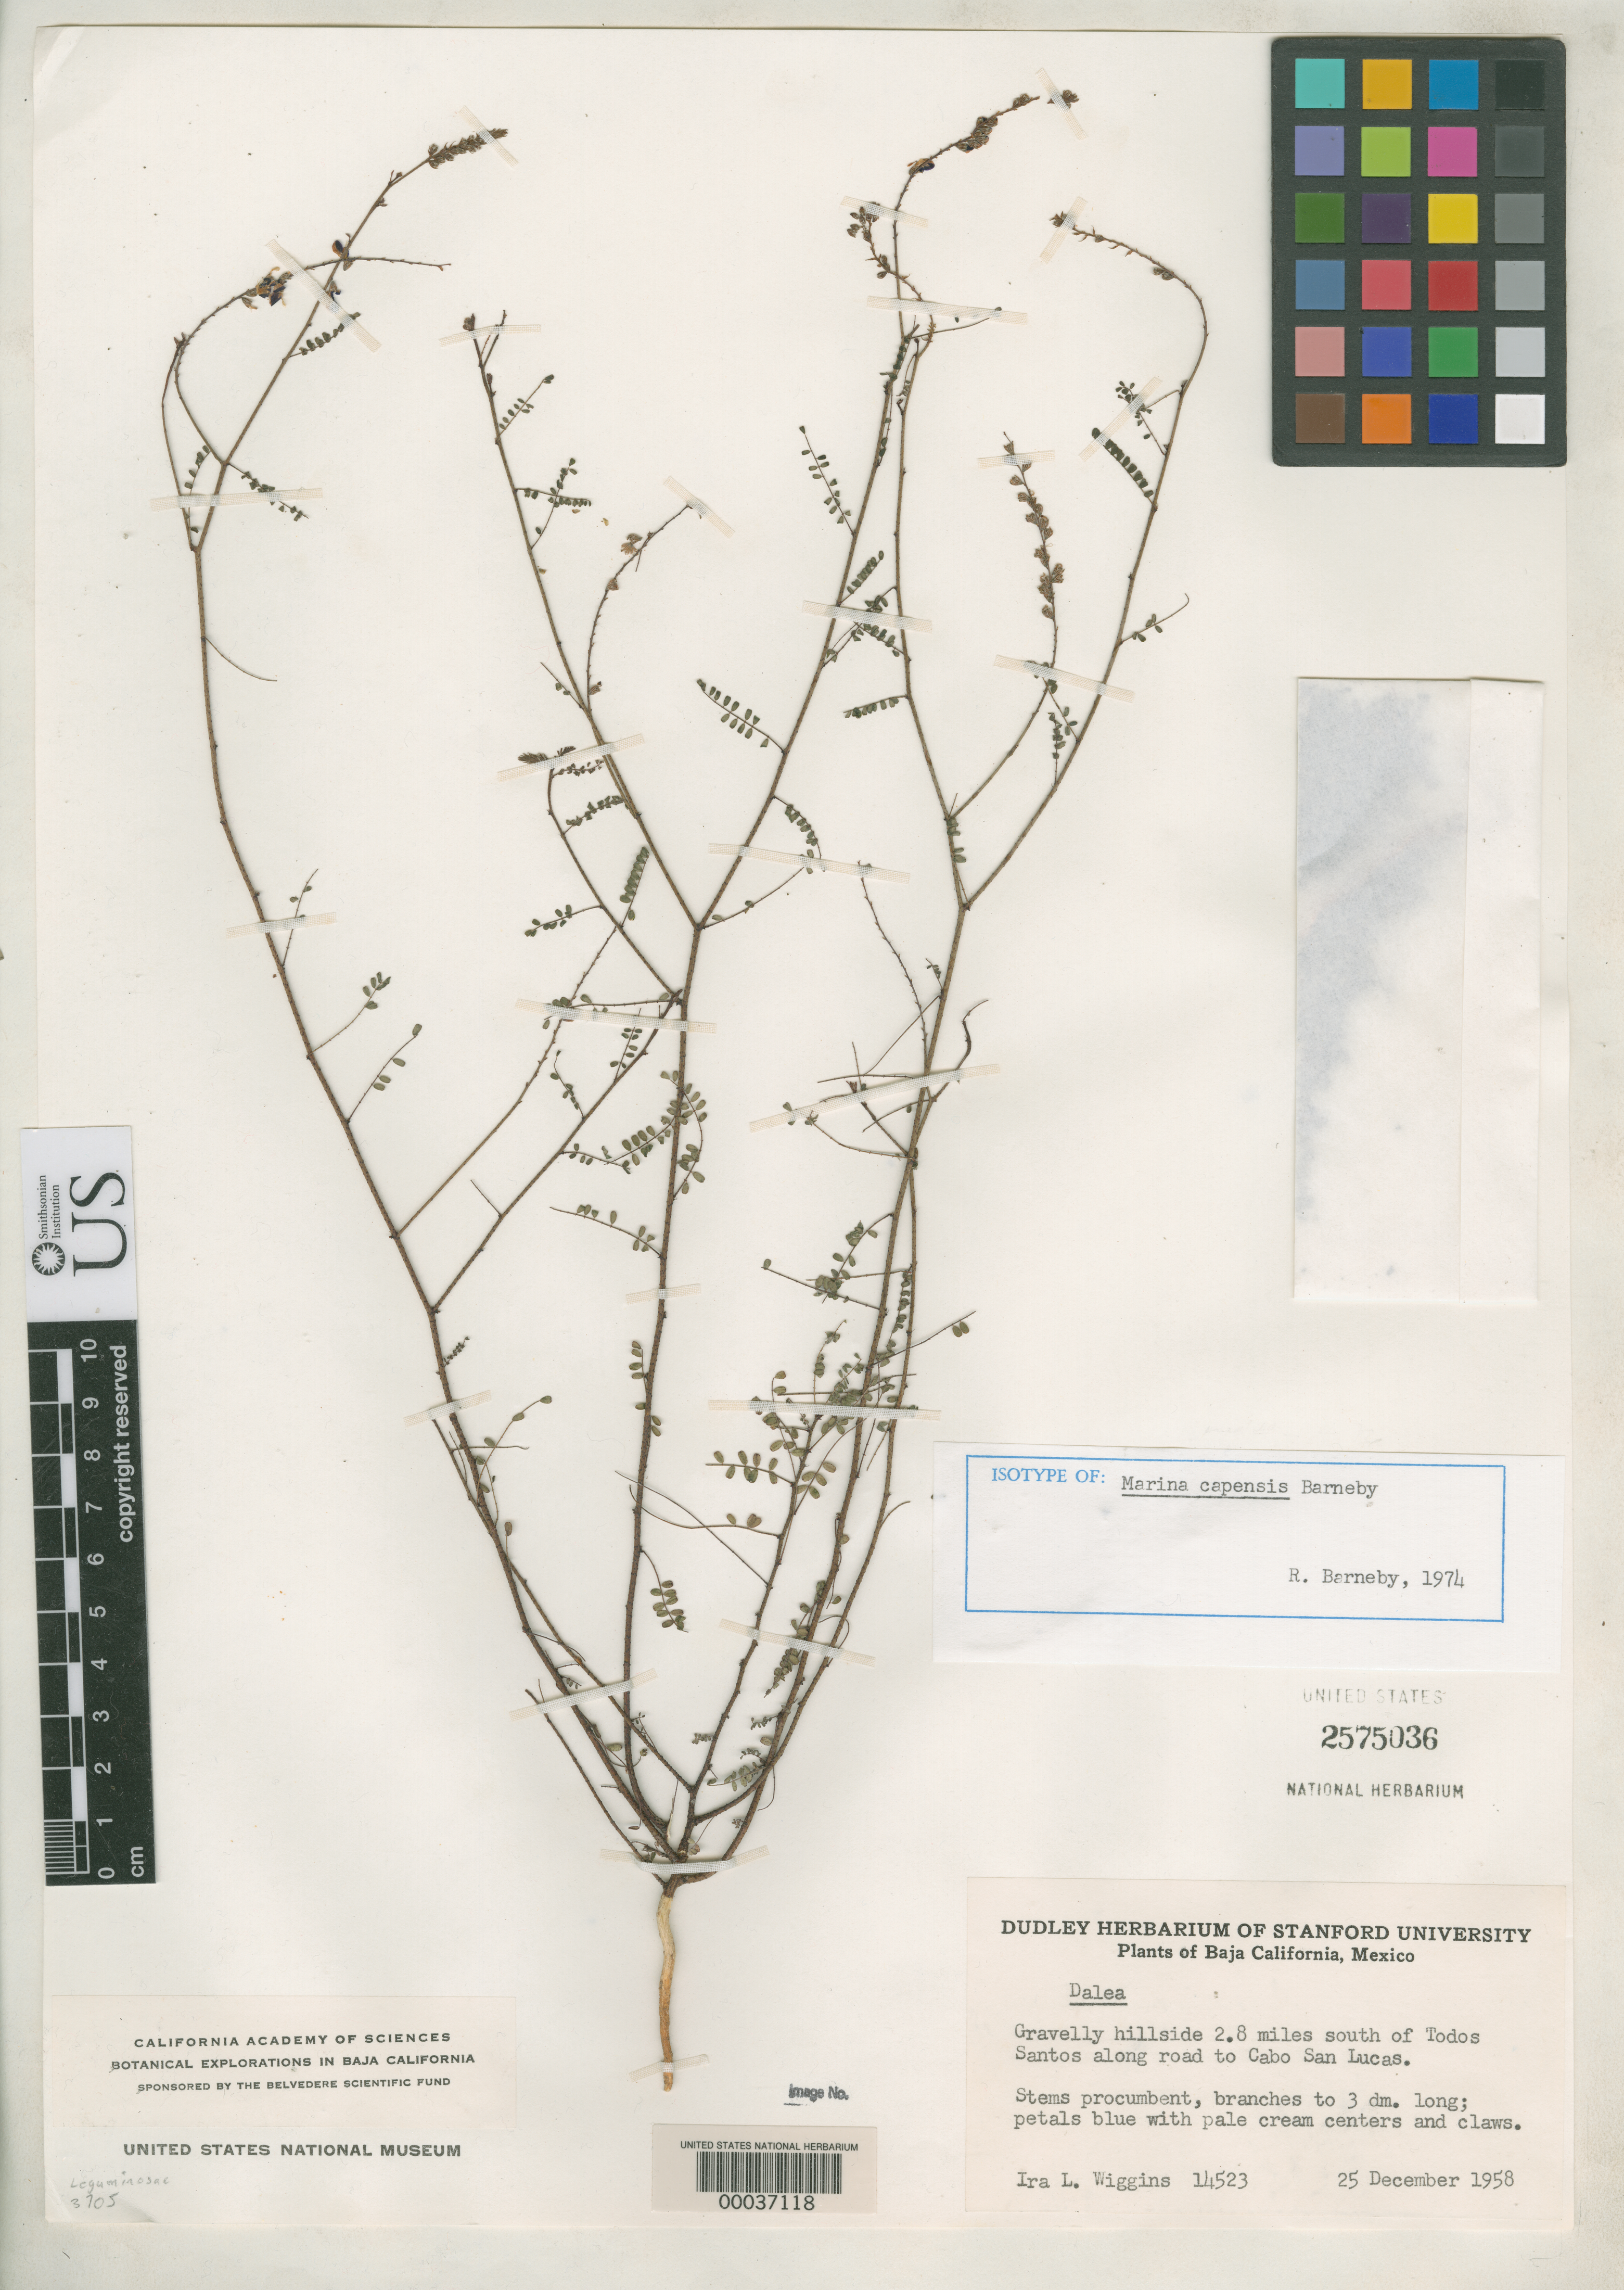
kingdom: Plantae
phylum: Tracheophyta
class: Magnoliopsida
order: Fabales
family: Fabaceae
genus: Marina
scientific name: Marina capensis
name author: Barneby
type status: Isotype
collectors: I. L. Wiggins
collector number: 14523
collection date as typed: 25 Dec 1958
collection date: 1958-12-25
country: Mexico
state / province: Baja California Sur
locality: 2.8 miles S of Todos Santos, road to Cabo San Lucas.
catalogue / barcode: US 2575036